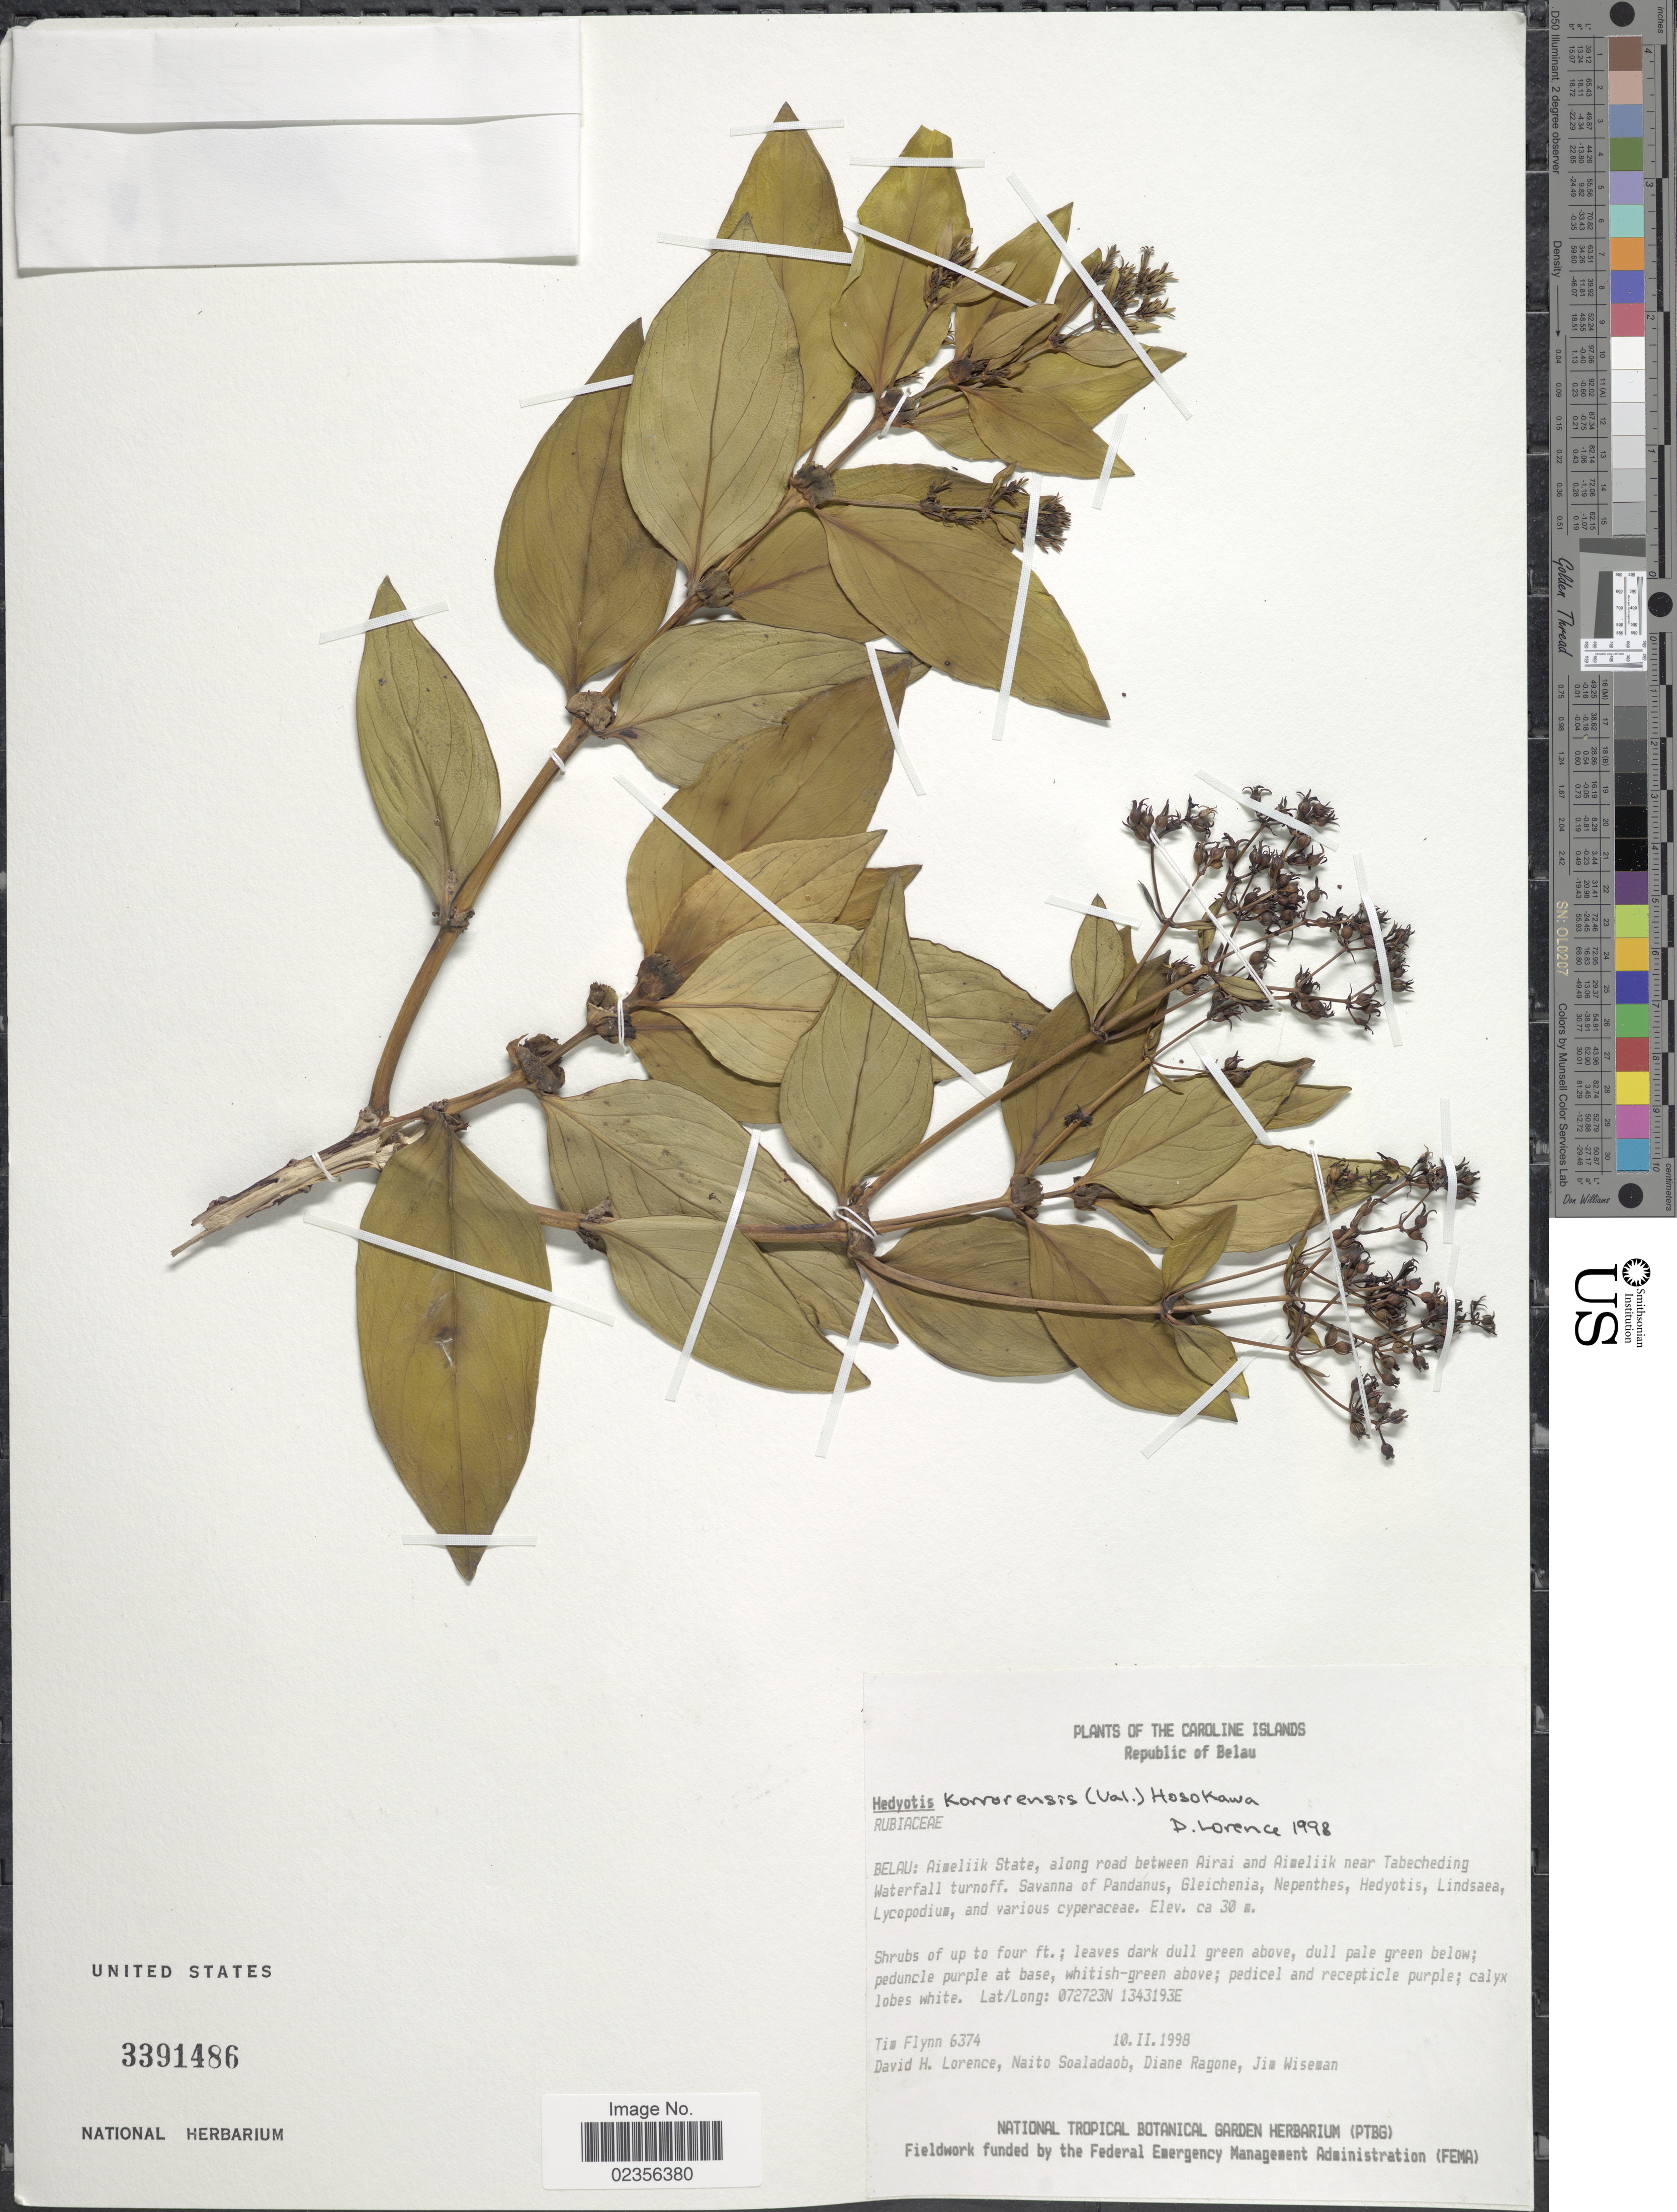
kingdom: Plantae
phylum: Tracheophyta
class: Magnoliopsida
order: Gentianales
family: Rubiaceae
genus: Hedyotis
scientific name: Hedyotis korrorensis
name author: Hosok.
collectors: T. W. Flynn, D. Lorence, N. Soaladaob, D. Ragone & J. Wiseman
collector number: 6374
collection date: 1998-02-10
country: Palau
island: Babeldaob [Babelthuap]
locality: The Caroline Islands, Republic of Belau, Aimeliik State, along road between Airai and Aimeliik near Tabecheding Waterfall turnoff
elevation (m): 30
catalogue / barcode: US 3391486